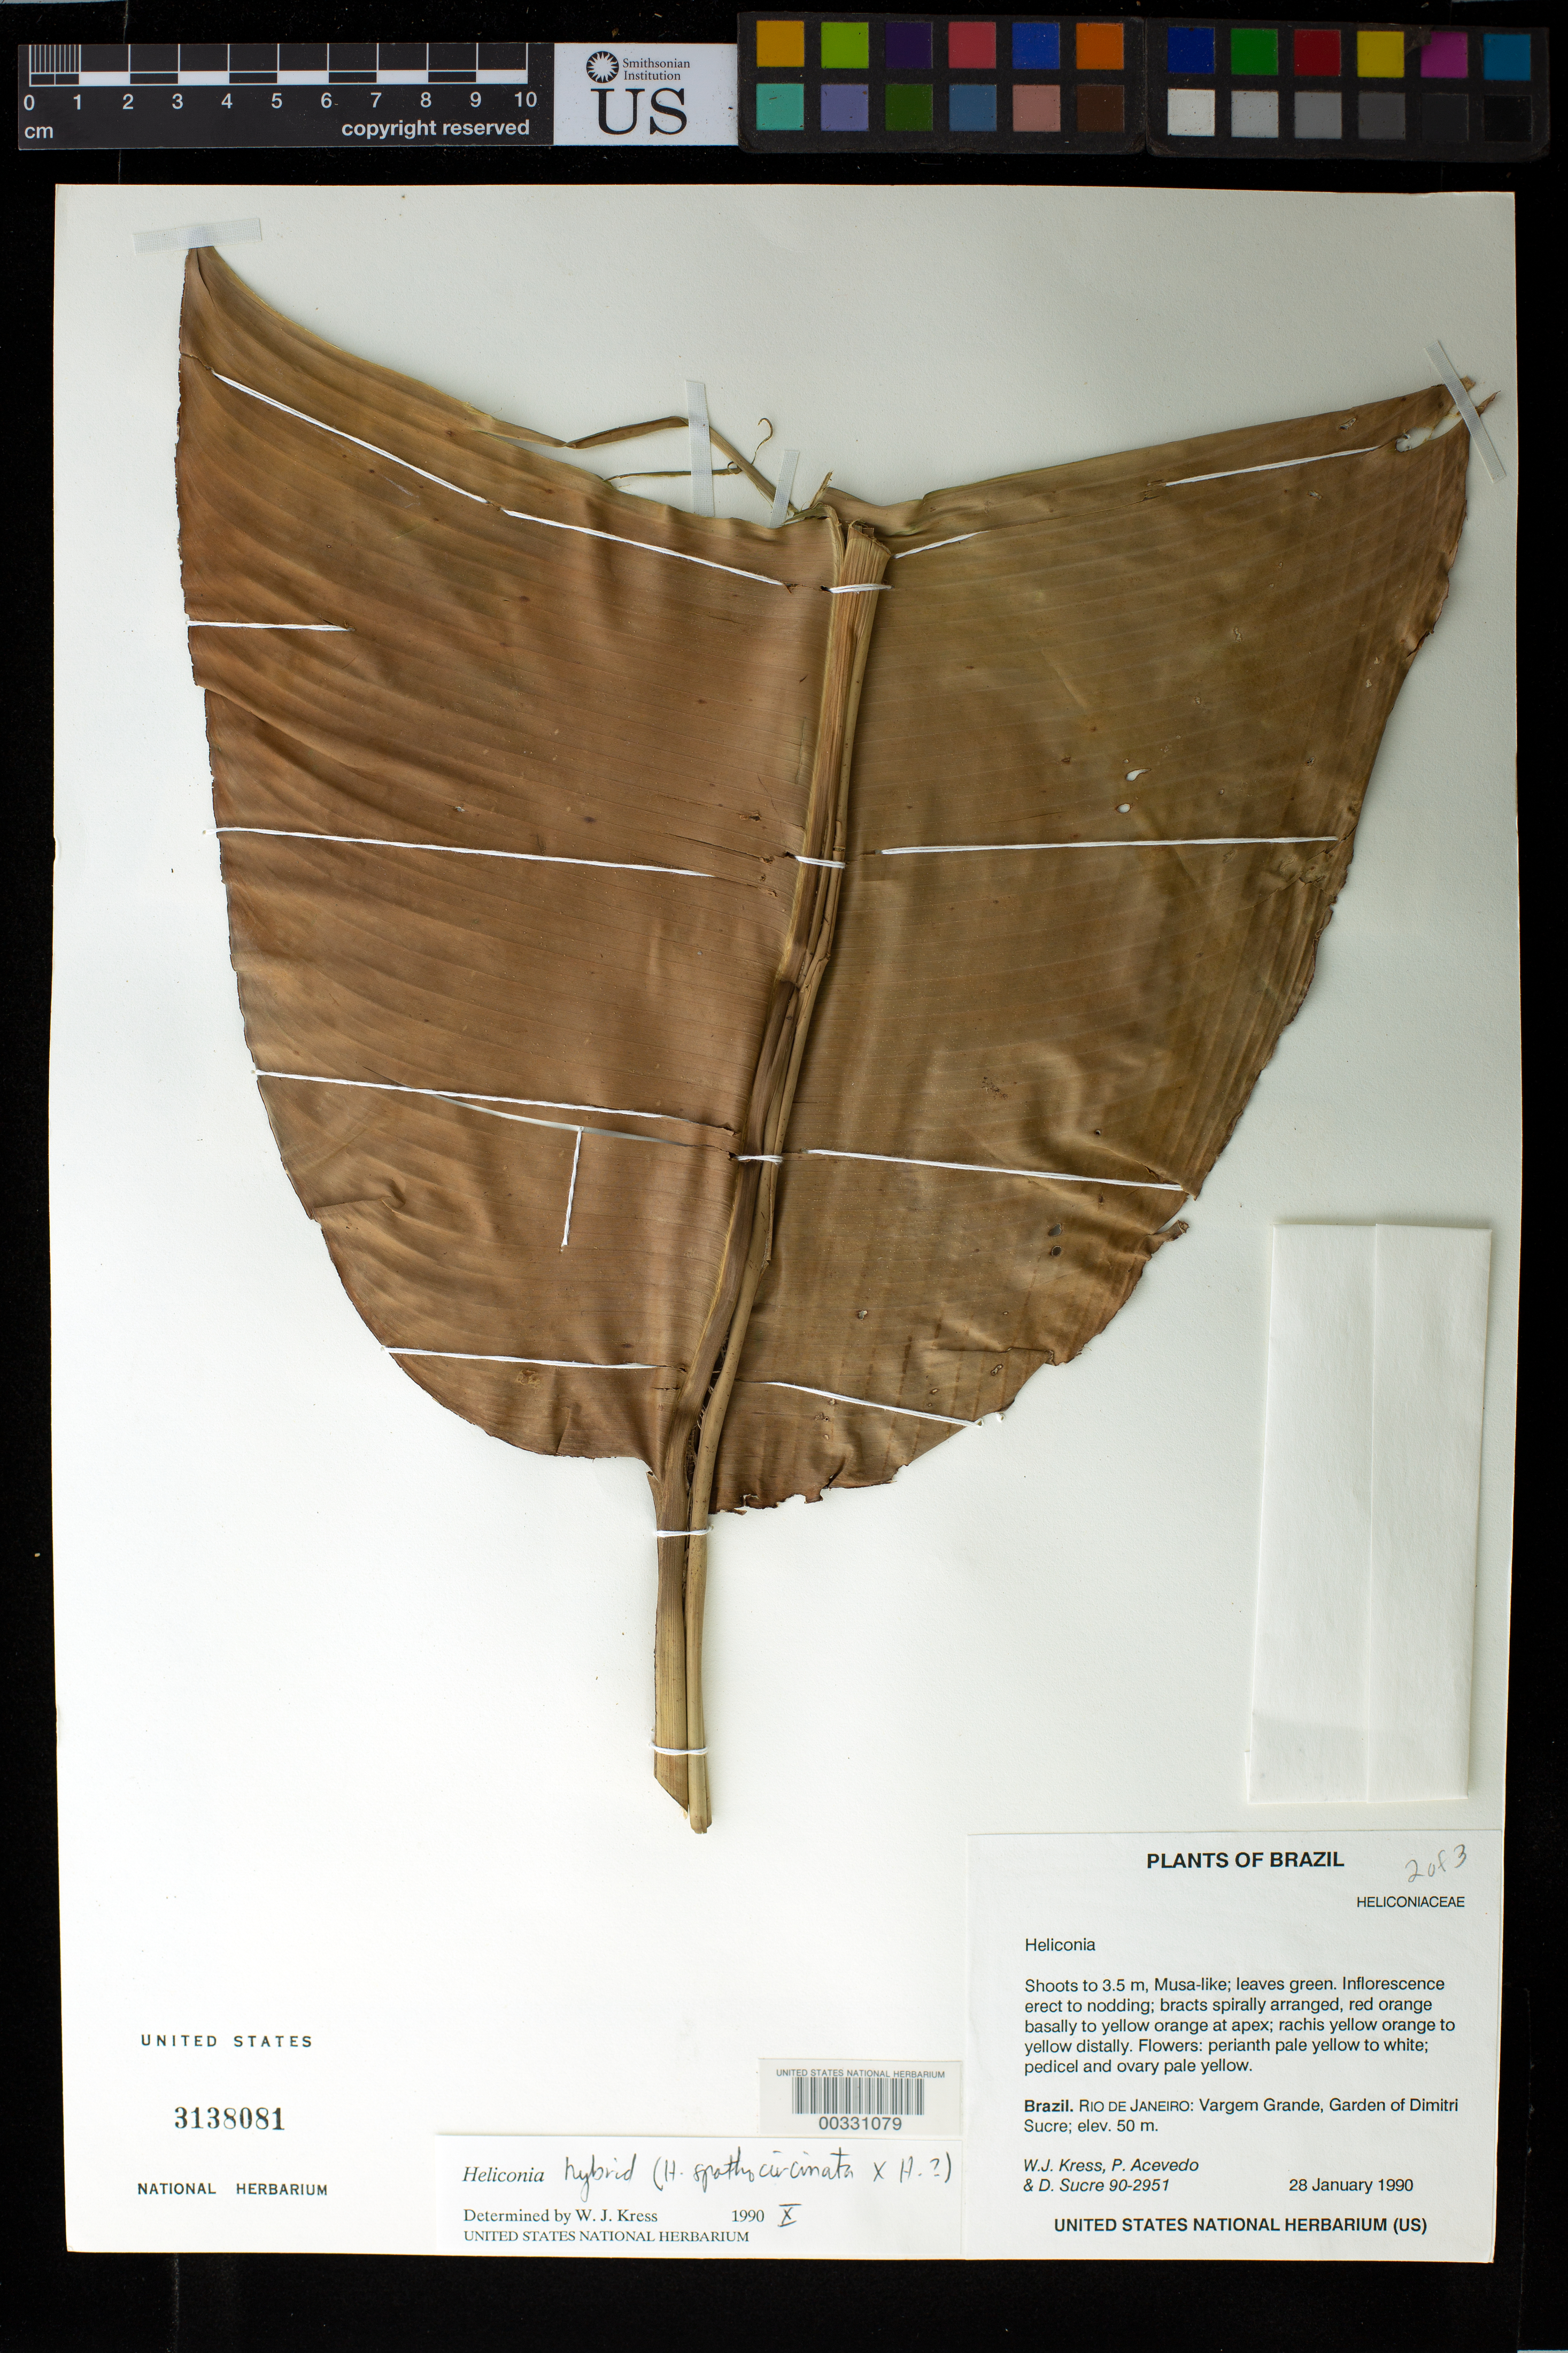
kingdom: Plantae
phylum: Tracheophyta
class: Liliopsida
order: Zingiberales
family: Heliconiaceae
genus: Heliconia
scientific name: Heliconia sp.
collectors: W. J. Kress, P. Acevedo-Rodr. & D. Sucre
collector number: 90-2951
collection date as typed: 28 Jan 1990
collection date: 1990-01-28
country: Brazil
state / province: Rio de Janeiro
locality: Vargem grande, garden of dimitri sucre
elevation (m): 50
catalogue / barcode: US 3138081